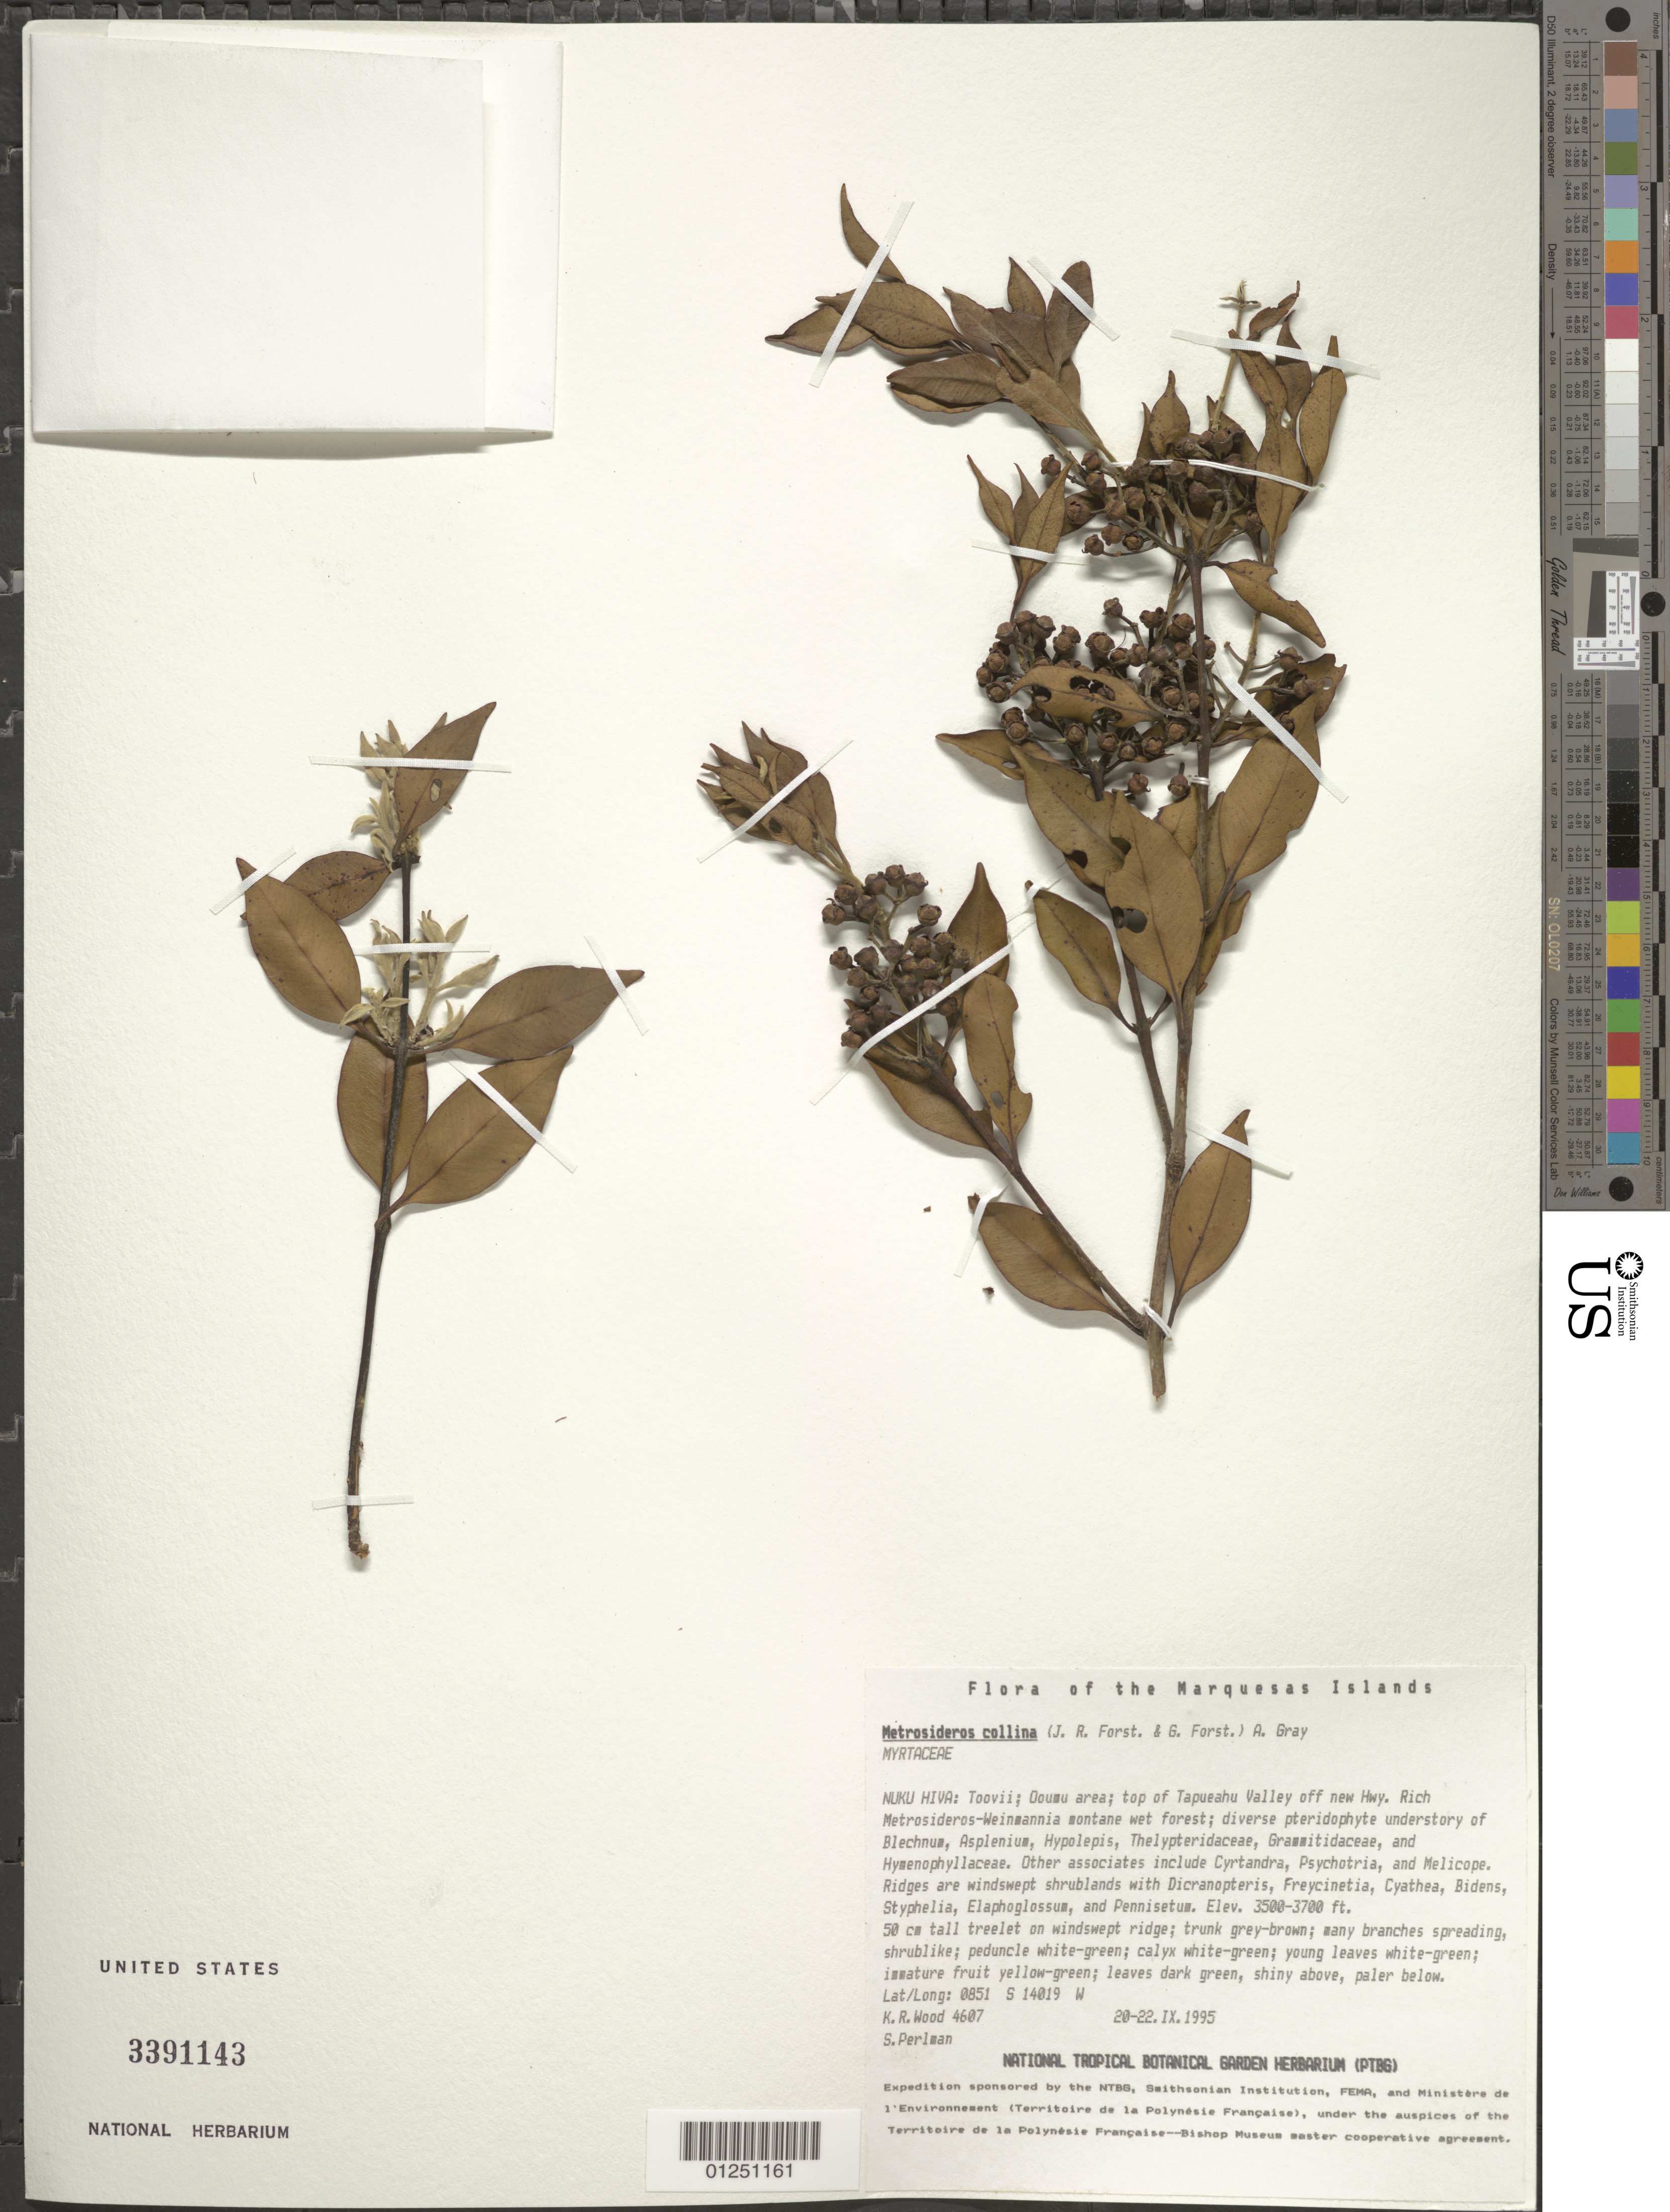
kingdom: Plantae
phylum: Tracheophyta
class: Magnoliopsida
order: Myrtales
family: Myrtaceae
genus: Metrosideros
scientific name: Metrosideros collina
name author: (J.R. Forst. & G. Forst.) A. Gray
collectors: K. R. Wood & S. P. Perlman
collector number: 4607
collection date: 1995-09-20/1995-09-22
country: French Polynesia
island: Nuku Hiva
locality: Toovii, Ooumu area, top of Tapueahu Valley off new hwy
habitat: Rich Metrosideros - Weinmannia montane wet forests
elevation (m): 1067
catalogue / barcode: US 3391143